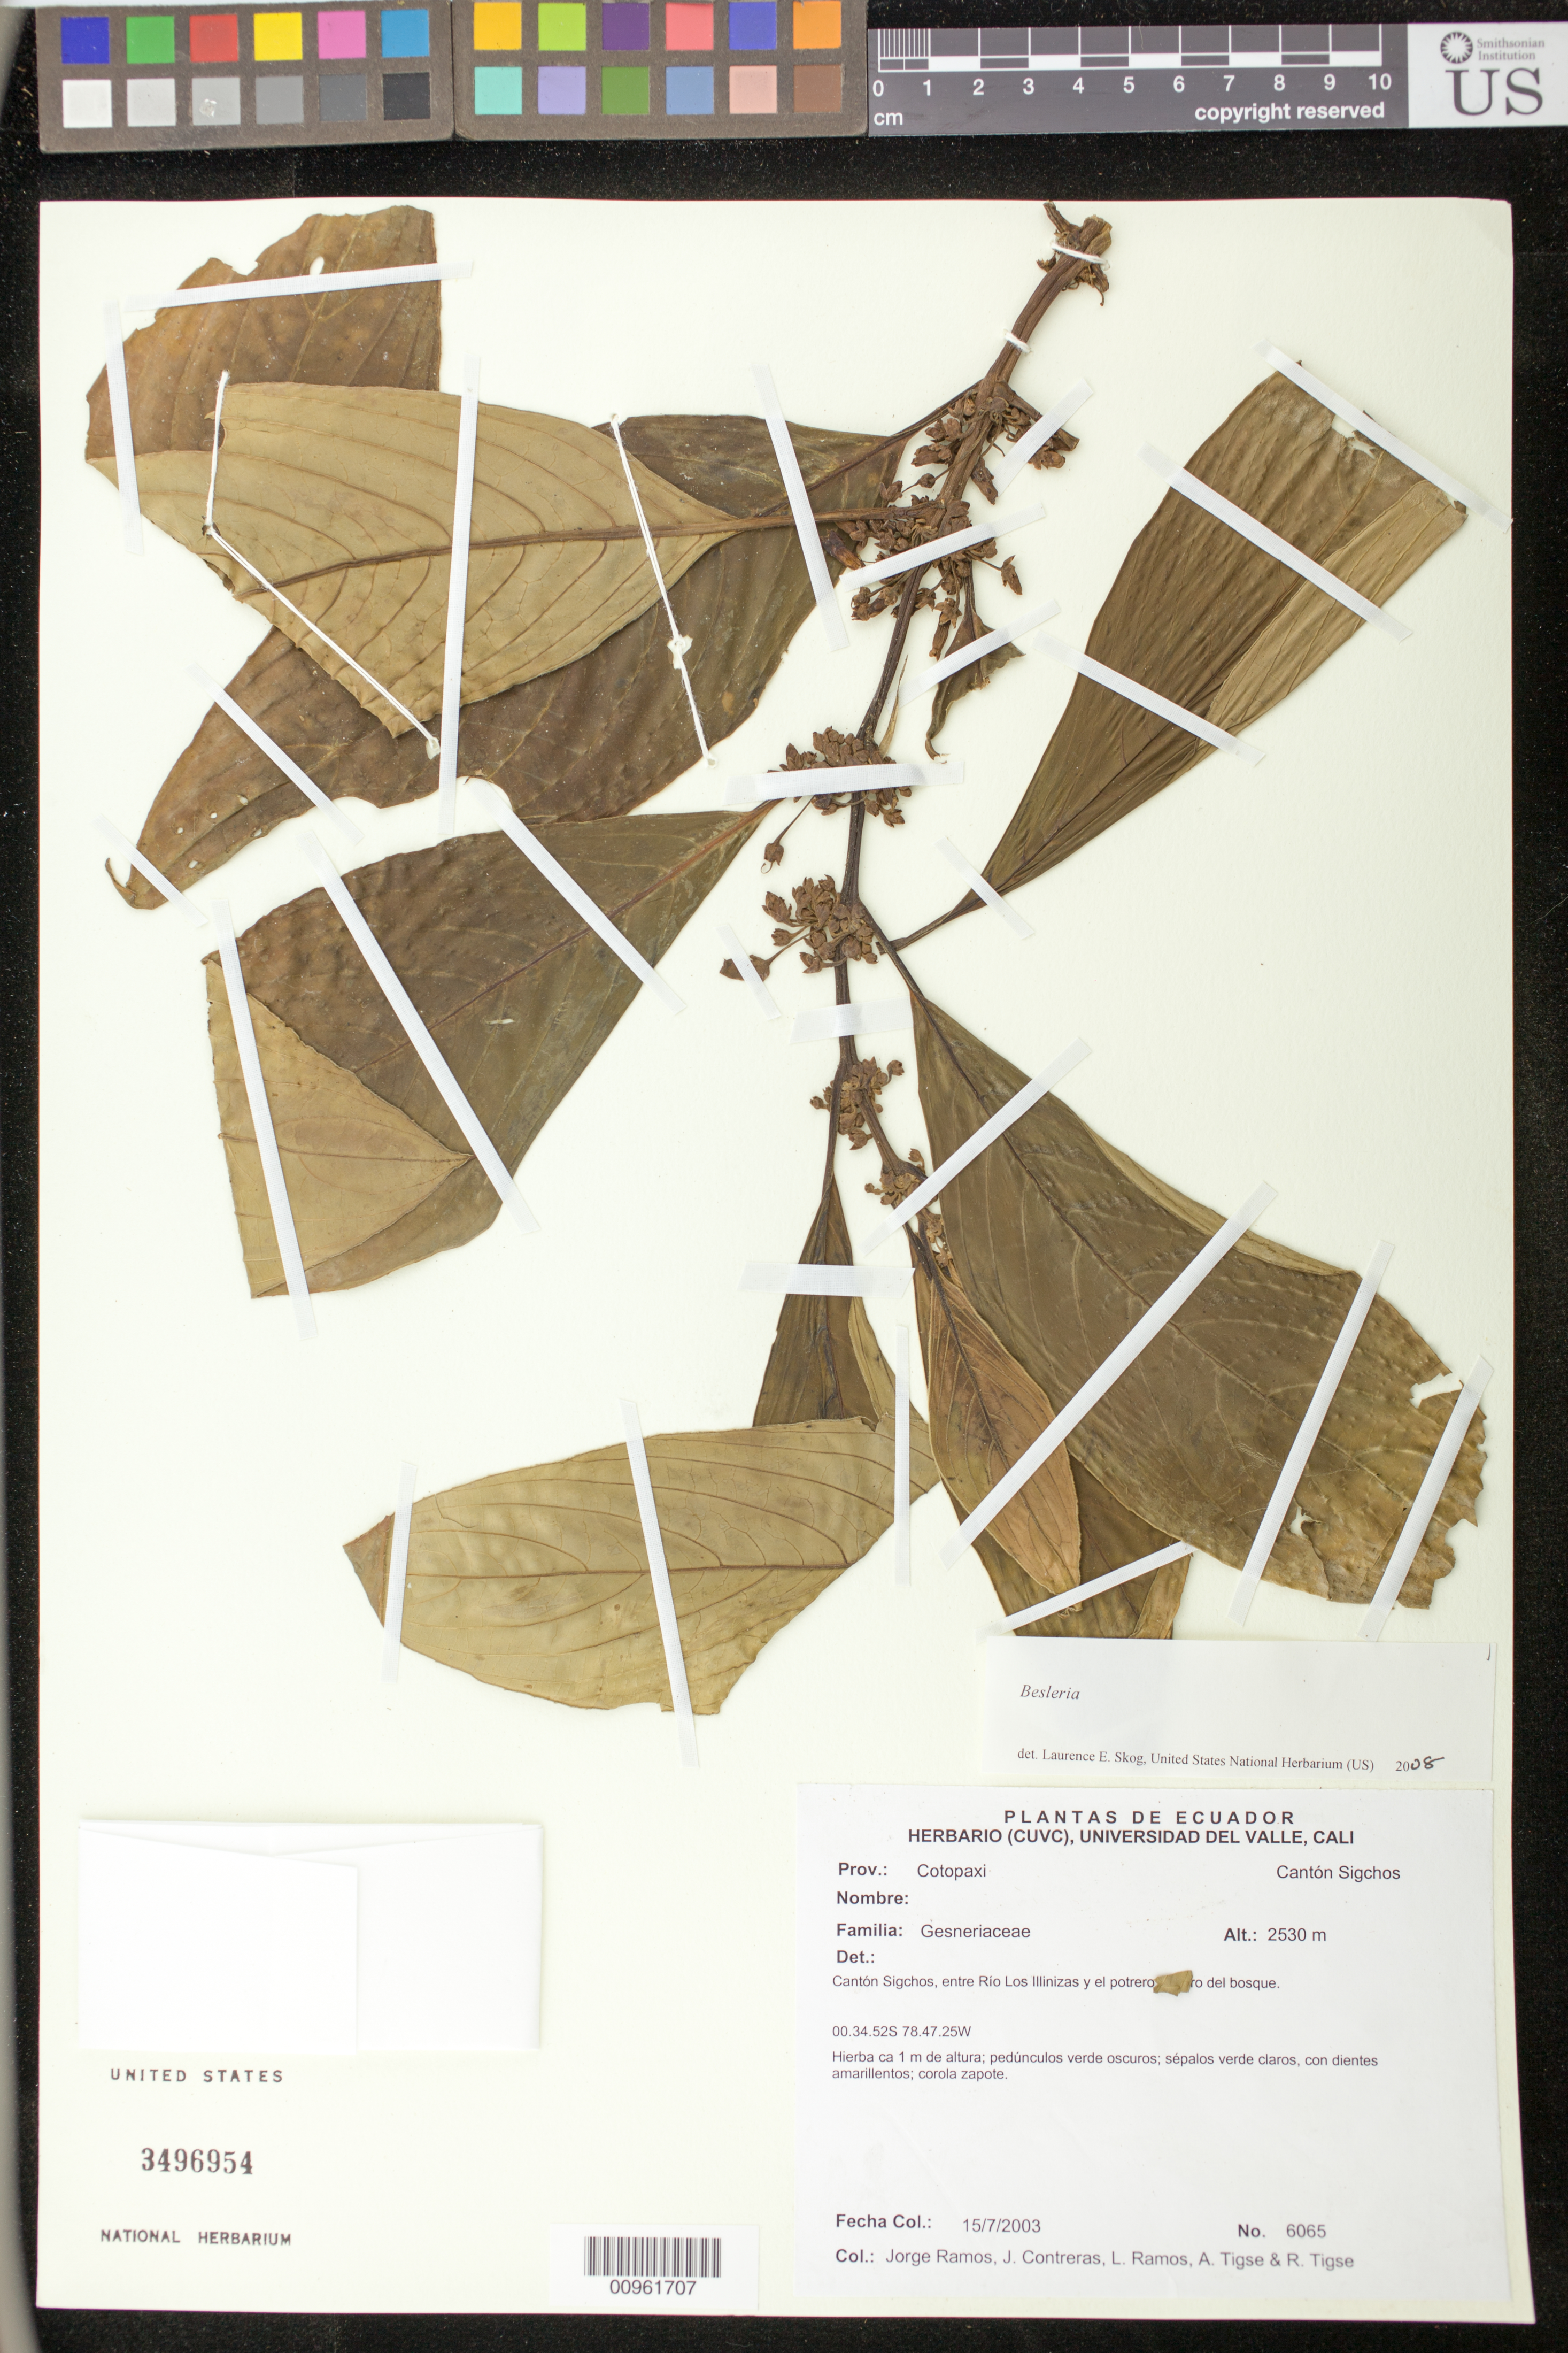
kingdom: Plantae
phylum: Tracheophyta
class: Magnoliopsida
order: Lamiales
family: Gesneriaceae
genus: Besleria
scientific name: Besleria sp.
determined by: Skog, Laurence E.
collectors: J. Ramos, J. Contreras, L. Ramos, A. Tigse & R. Tigse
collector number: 6065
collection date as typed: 15 Jul 2003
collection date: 2003-07-15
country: Ecuador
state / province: Cotopaxi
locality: Cantón Sigchos, entre Rio Los Illinizas y el potrero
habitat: Dentro del bosque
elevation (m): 2530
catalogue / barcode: US 3496954